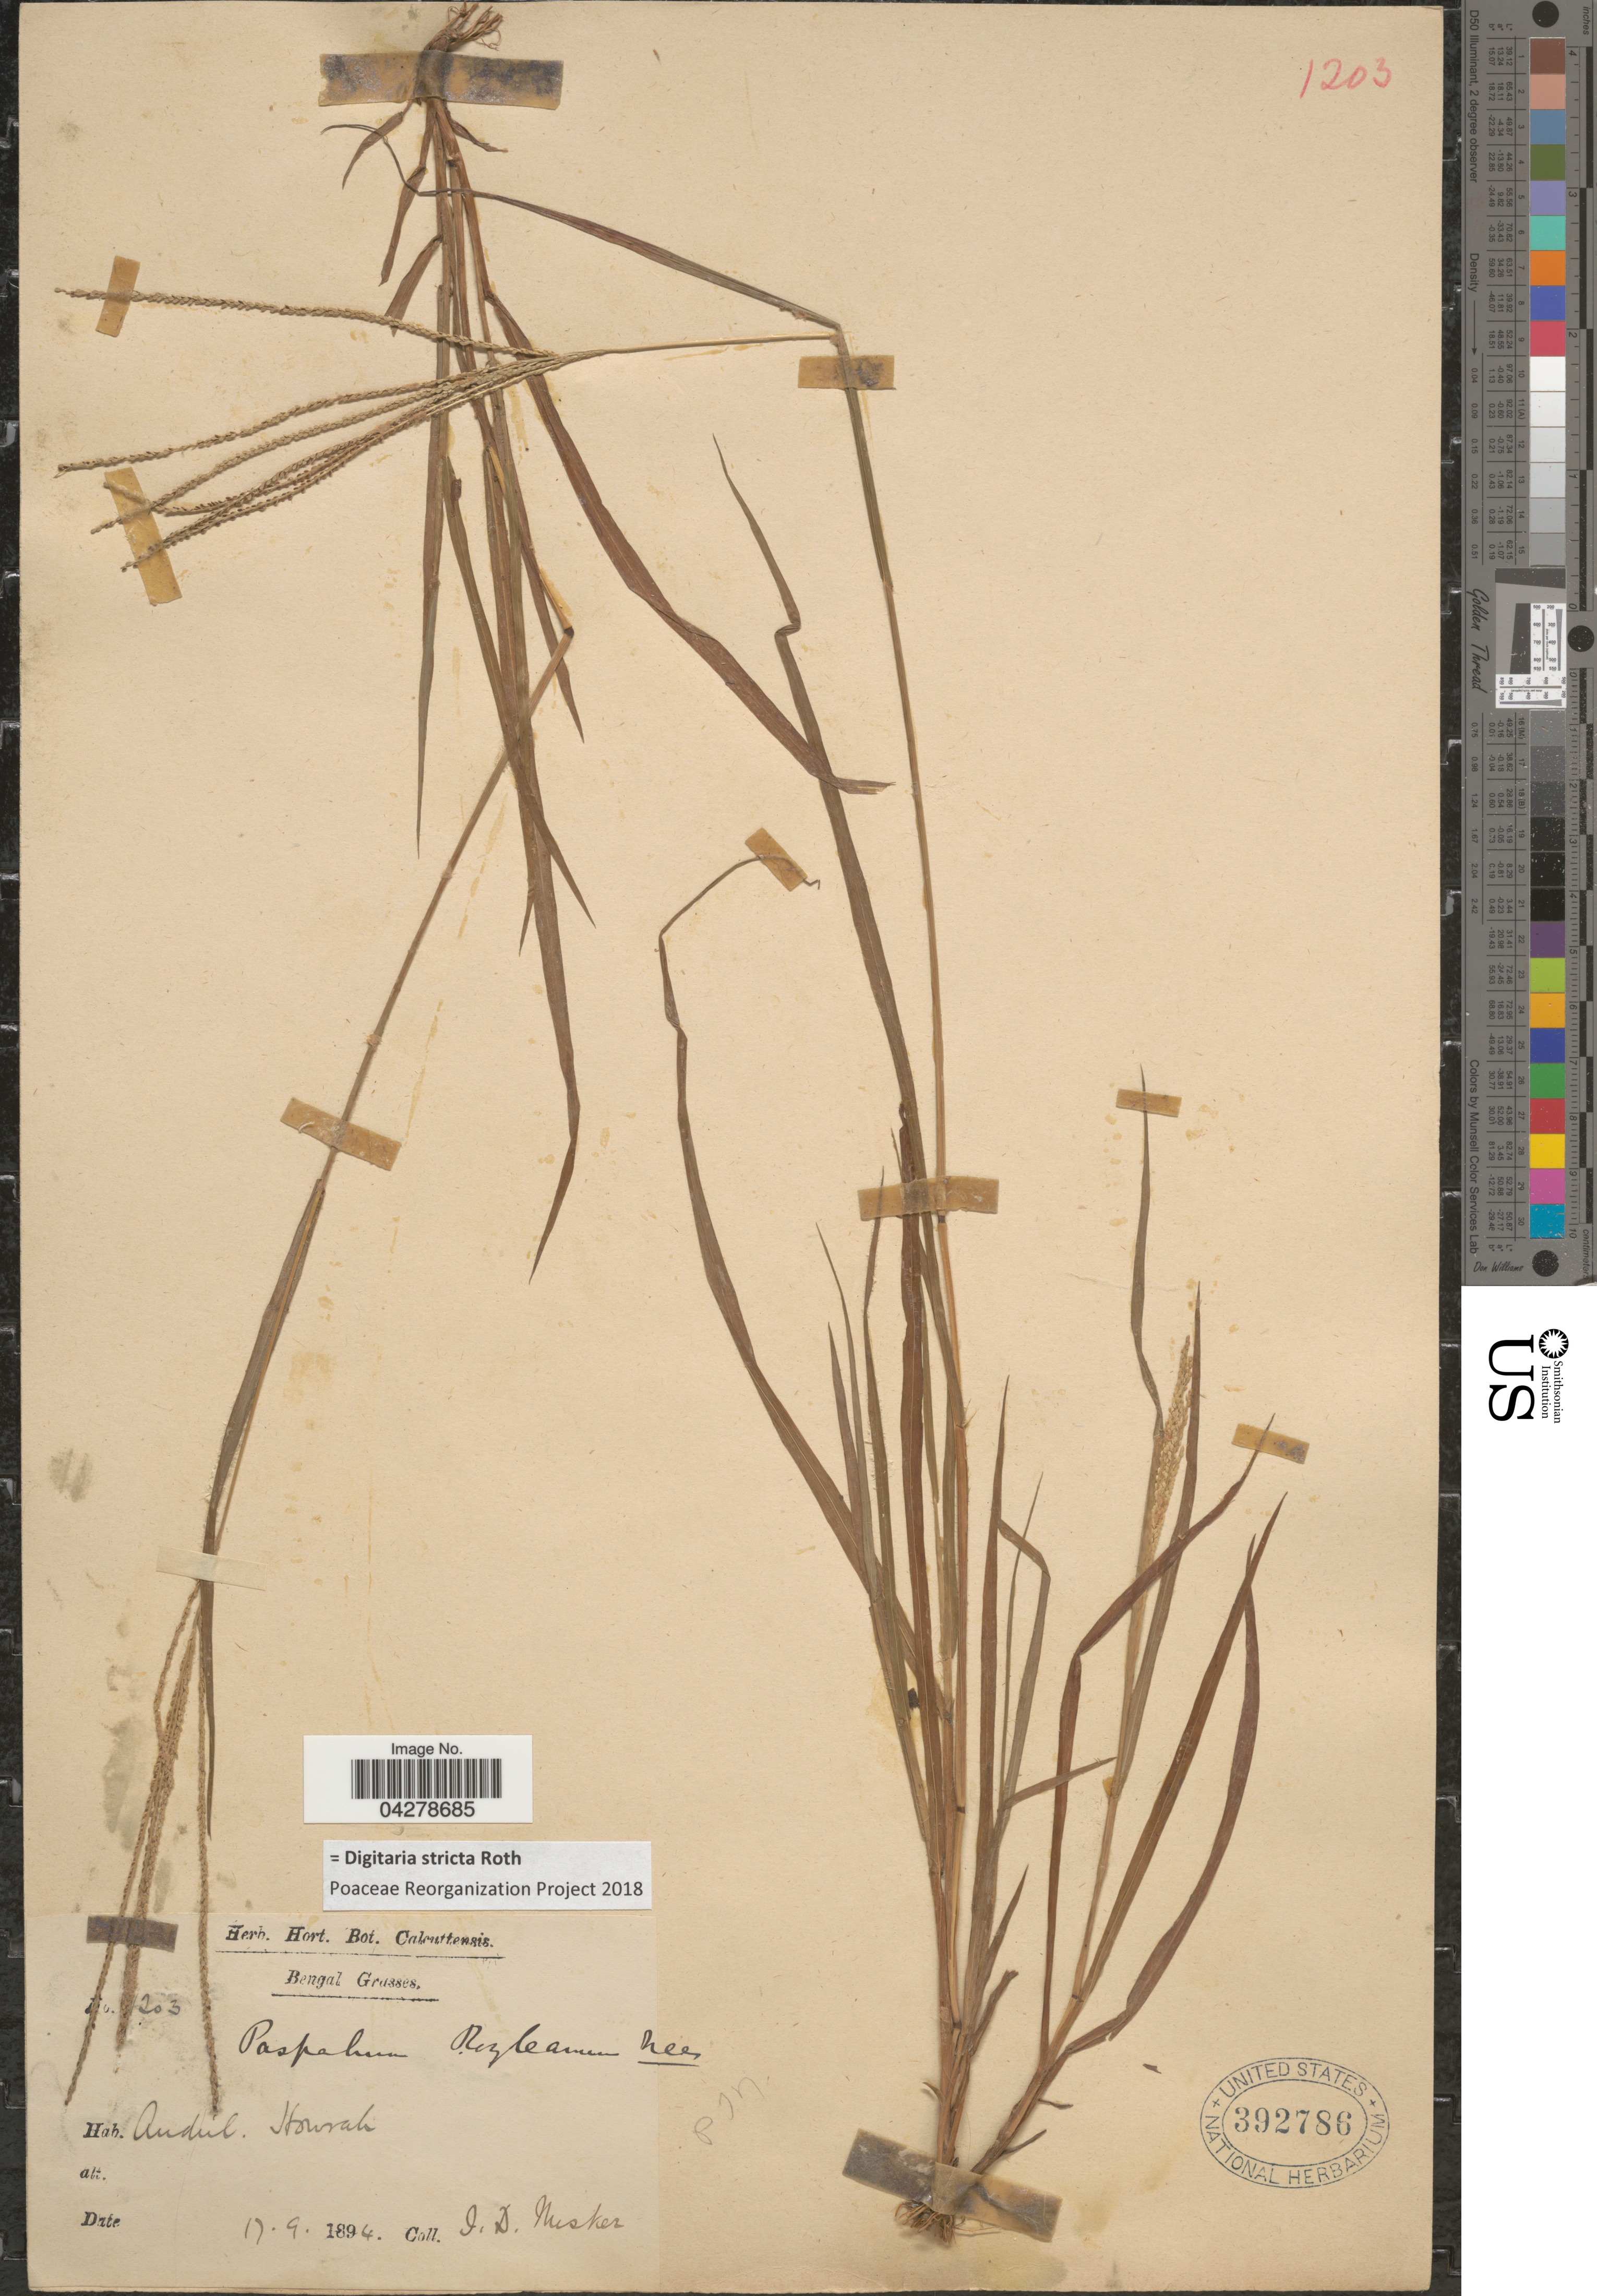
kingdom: Plantae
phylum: Tracheophyta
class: Liliopsida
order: Poales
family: Poaceae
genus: Digitaria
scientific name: Digitaria stricta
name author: Roth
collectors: J. D. Nusker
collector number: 203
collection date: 1894-09-17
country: India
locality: Bengal Grasses. Andul. Howrah.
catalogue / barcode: US 392786